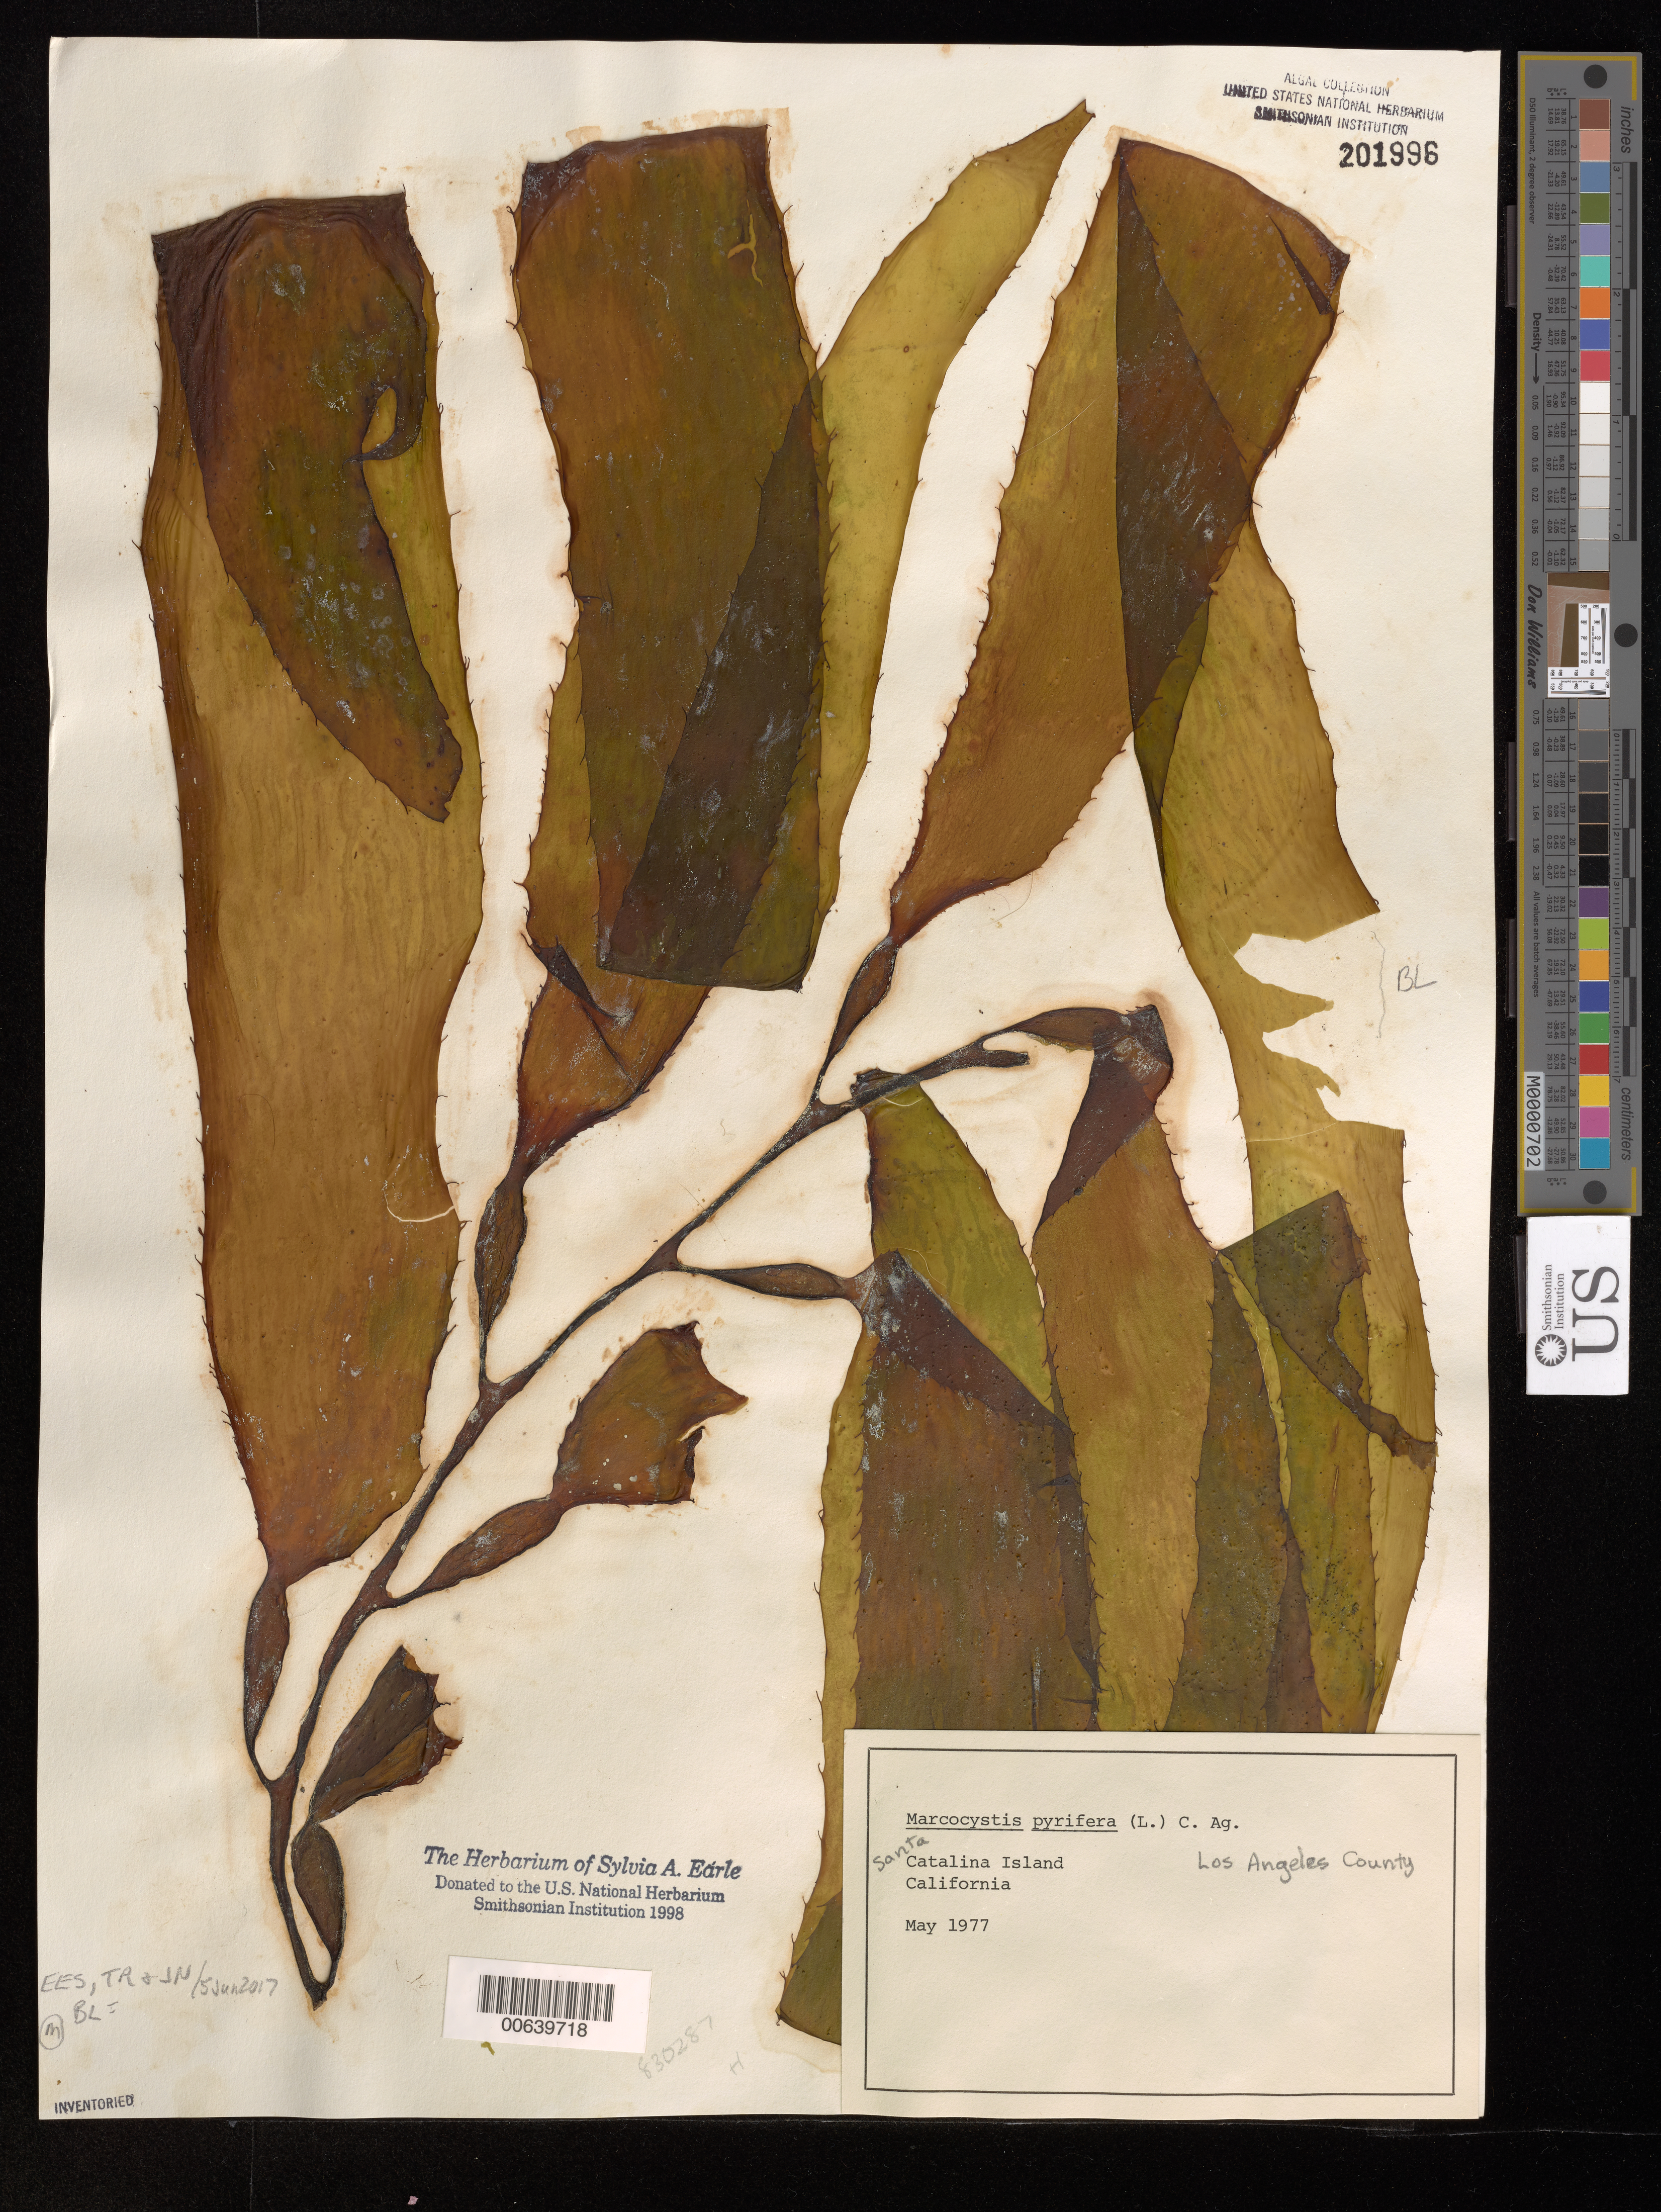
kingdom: Chromista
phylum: Ochrophyta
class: Phaeophyceae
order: Laminariales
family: Laminariaceae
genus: Macrocystis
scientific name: Macrocystis pyrifera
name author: (L.) C. Agardh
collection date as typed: May 1977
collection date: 1977-05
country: United States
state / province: California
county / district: Los Angeles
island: Santa Catalina Island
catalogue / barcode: US 201996